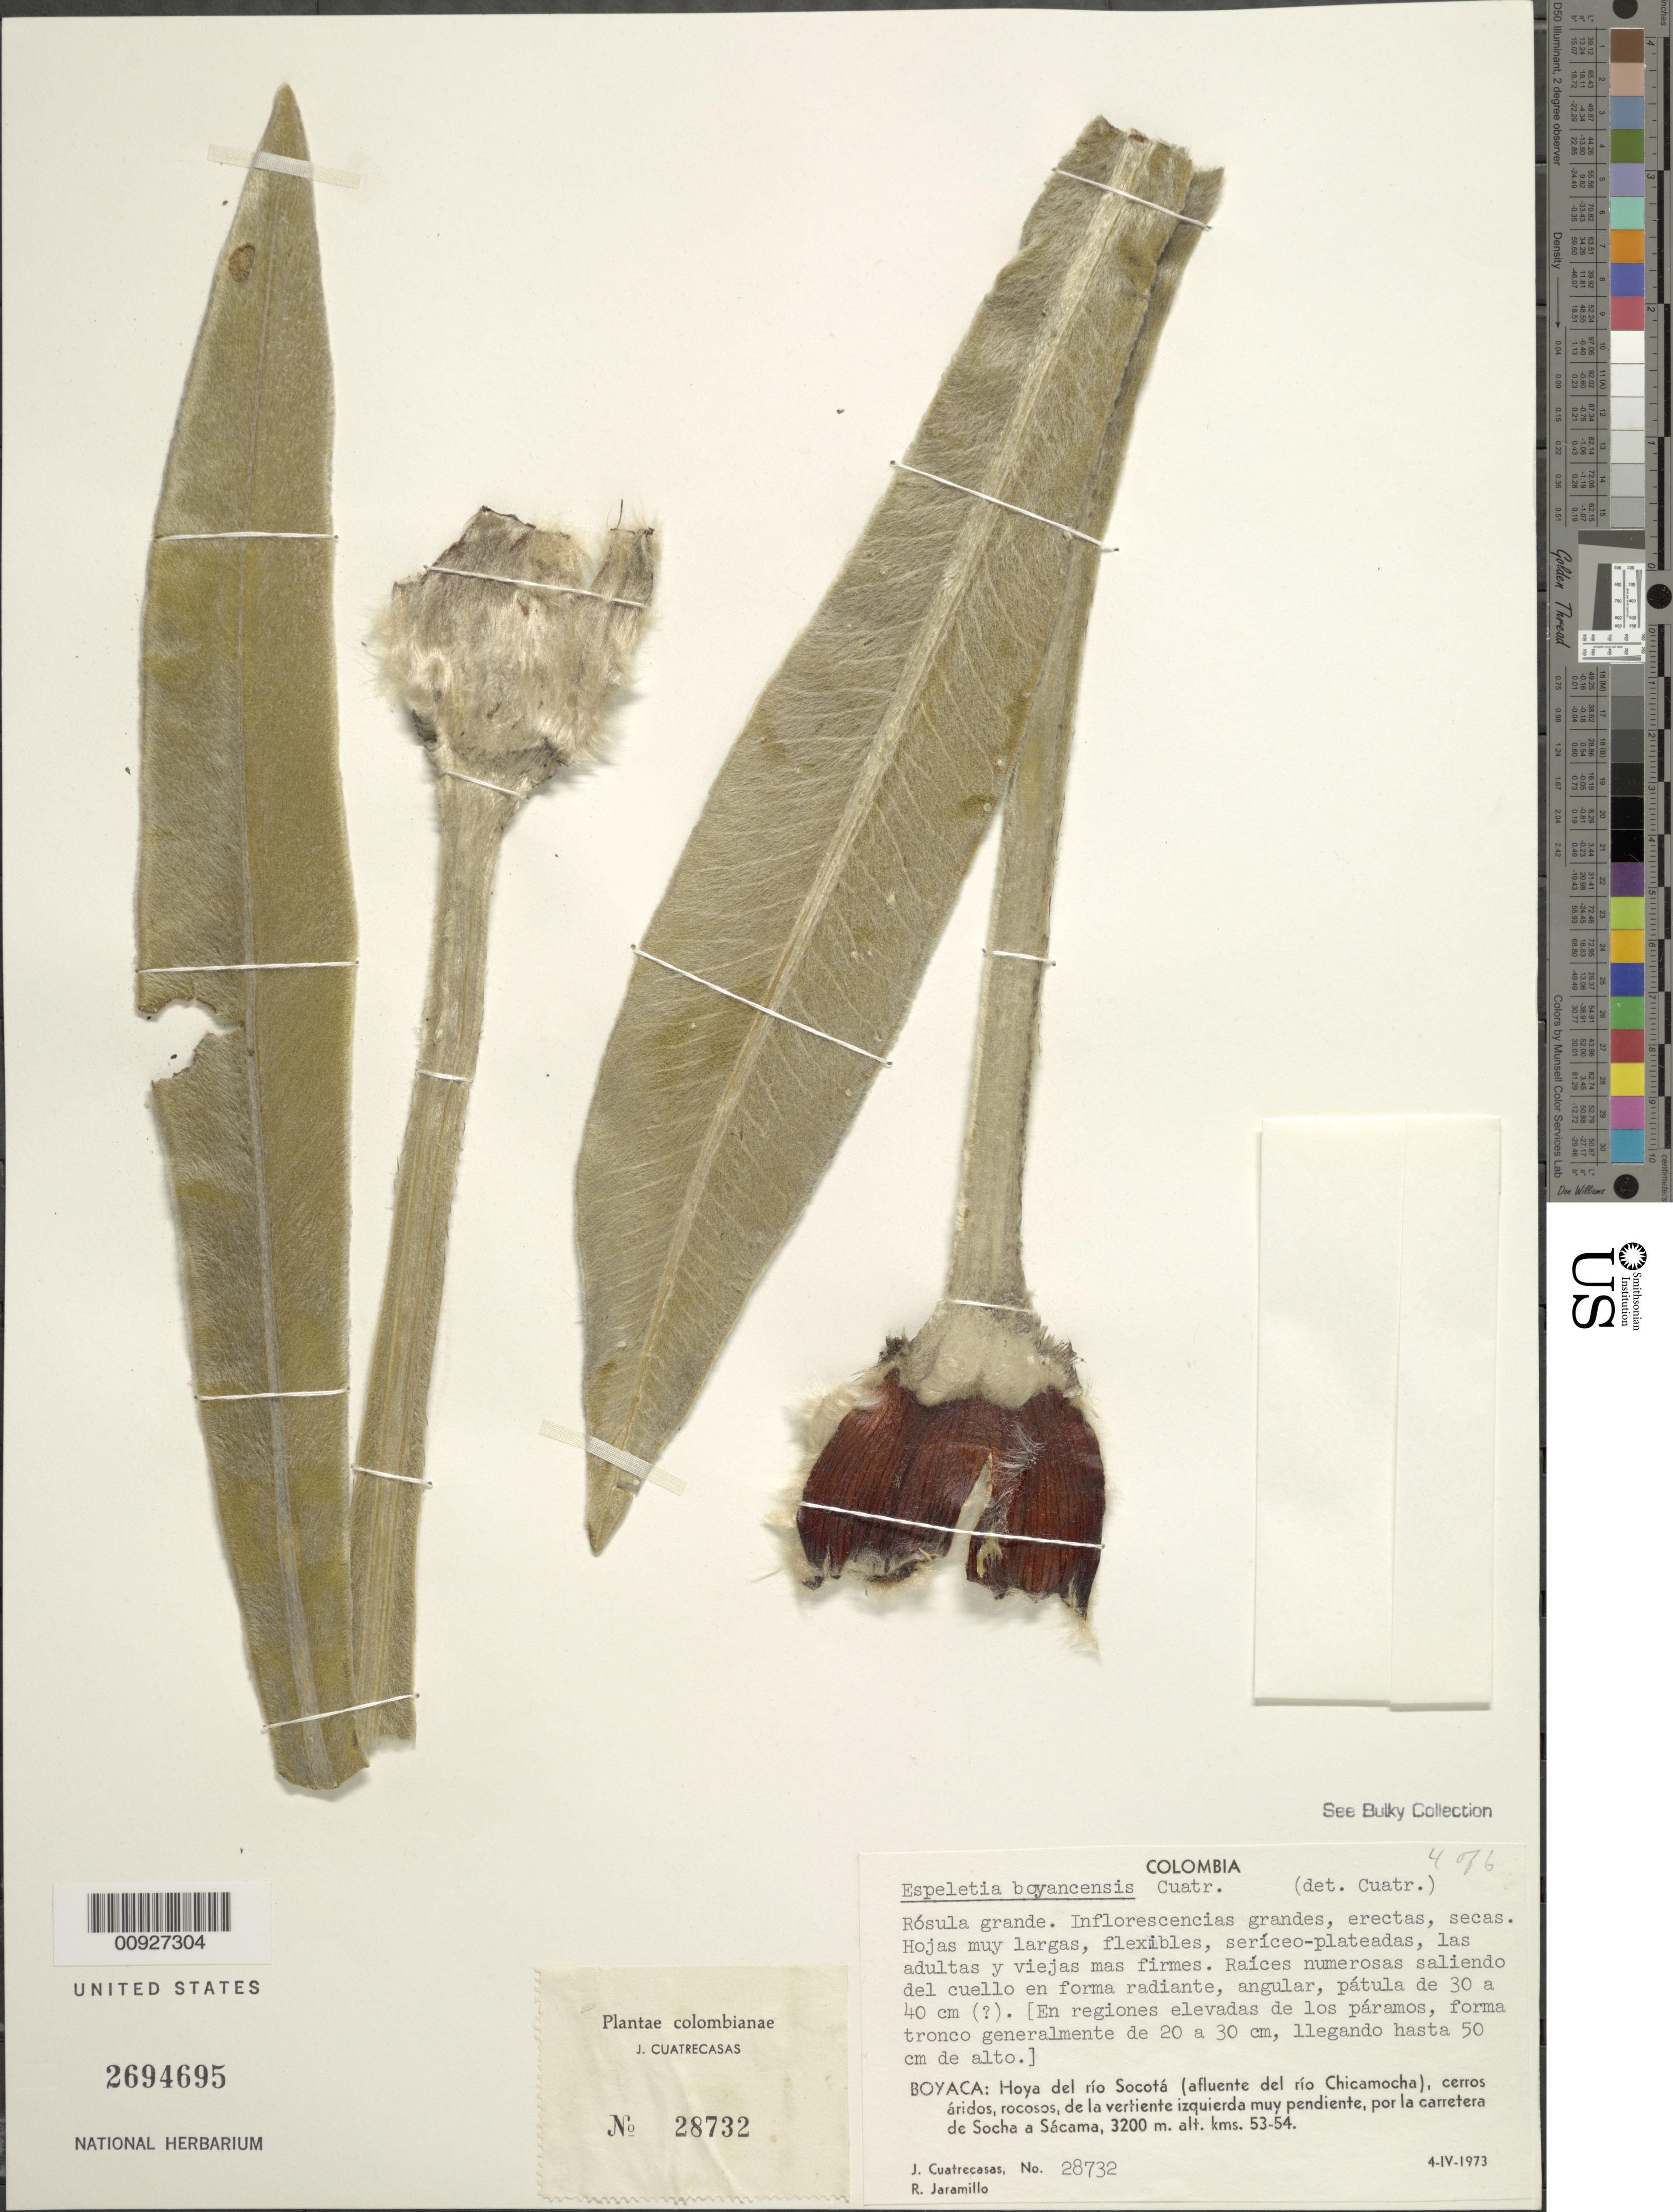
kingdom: Plantae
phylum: Tracheophyta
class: Magnoliopsida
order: Asterales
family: Asteraceae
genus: Espeletia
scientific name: Espeletia boyacensis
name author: Cuatrec.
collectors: J. Cuatrecasas & R. Jaramillo M.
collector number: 28732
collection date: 1973-04-04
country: Colombia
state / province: Boyacá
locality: Hoya del río Socotá (afluente del río Chicamocha) cerros áridos, rocosos, de la ladera izquierda muy pendiente, por la carrtera de Socha a Sácama.Kms. 53-60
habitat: Cerros áridos, rocosos.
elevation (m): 3200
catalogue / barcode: US 2694695